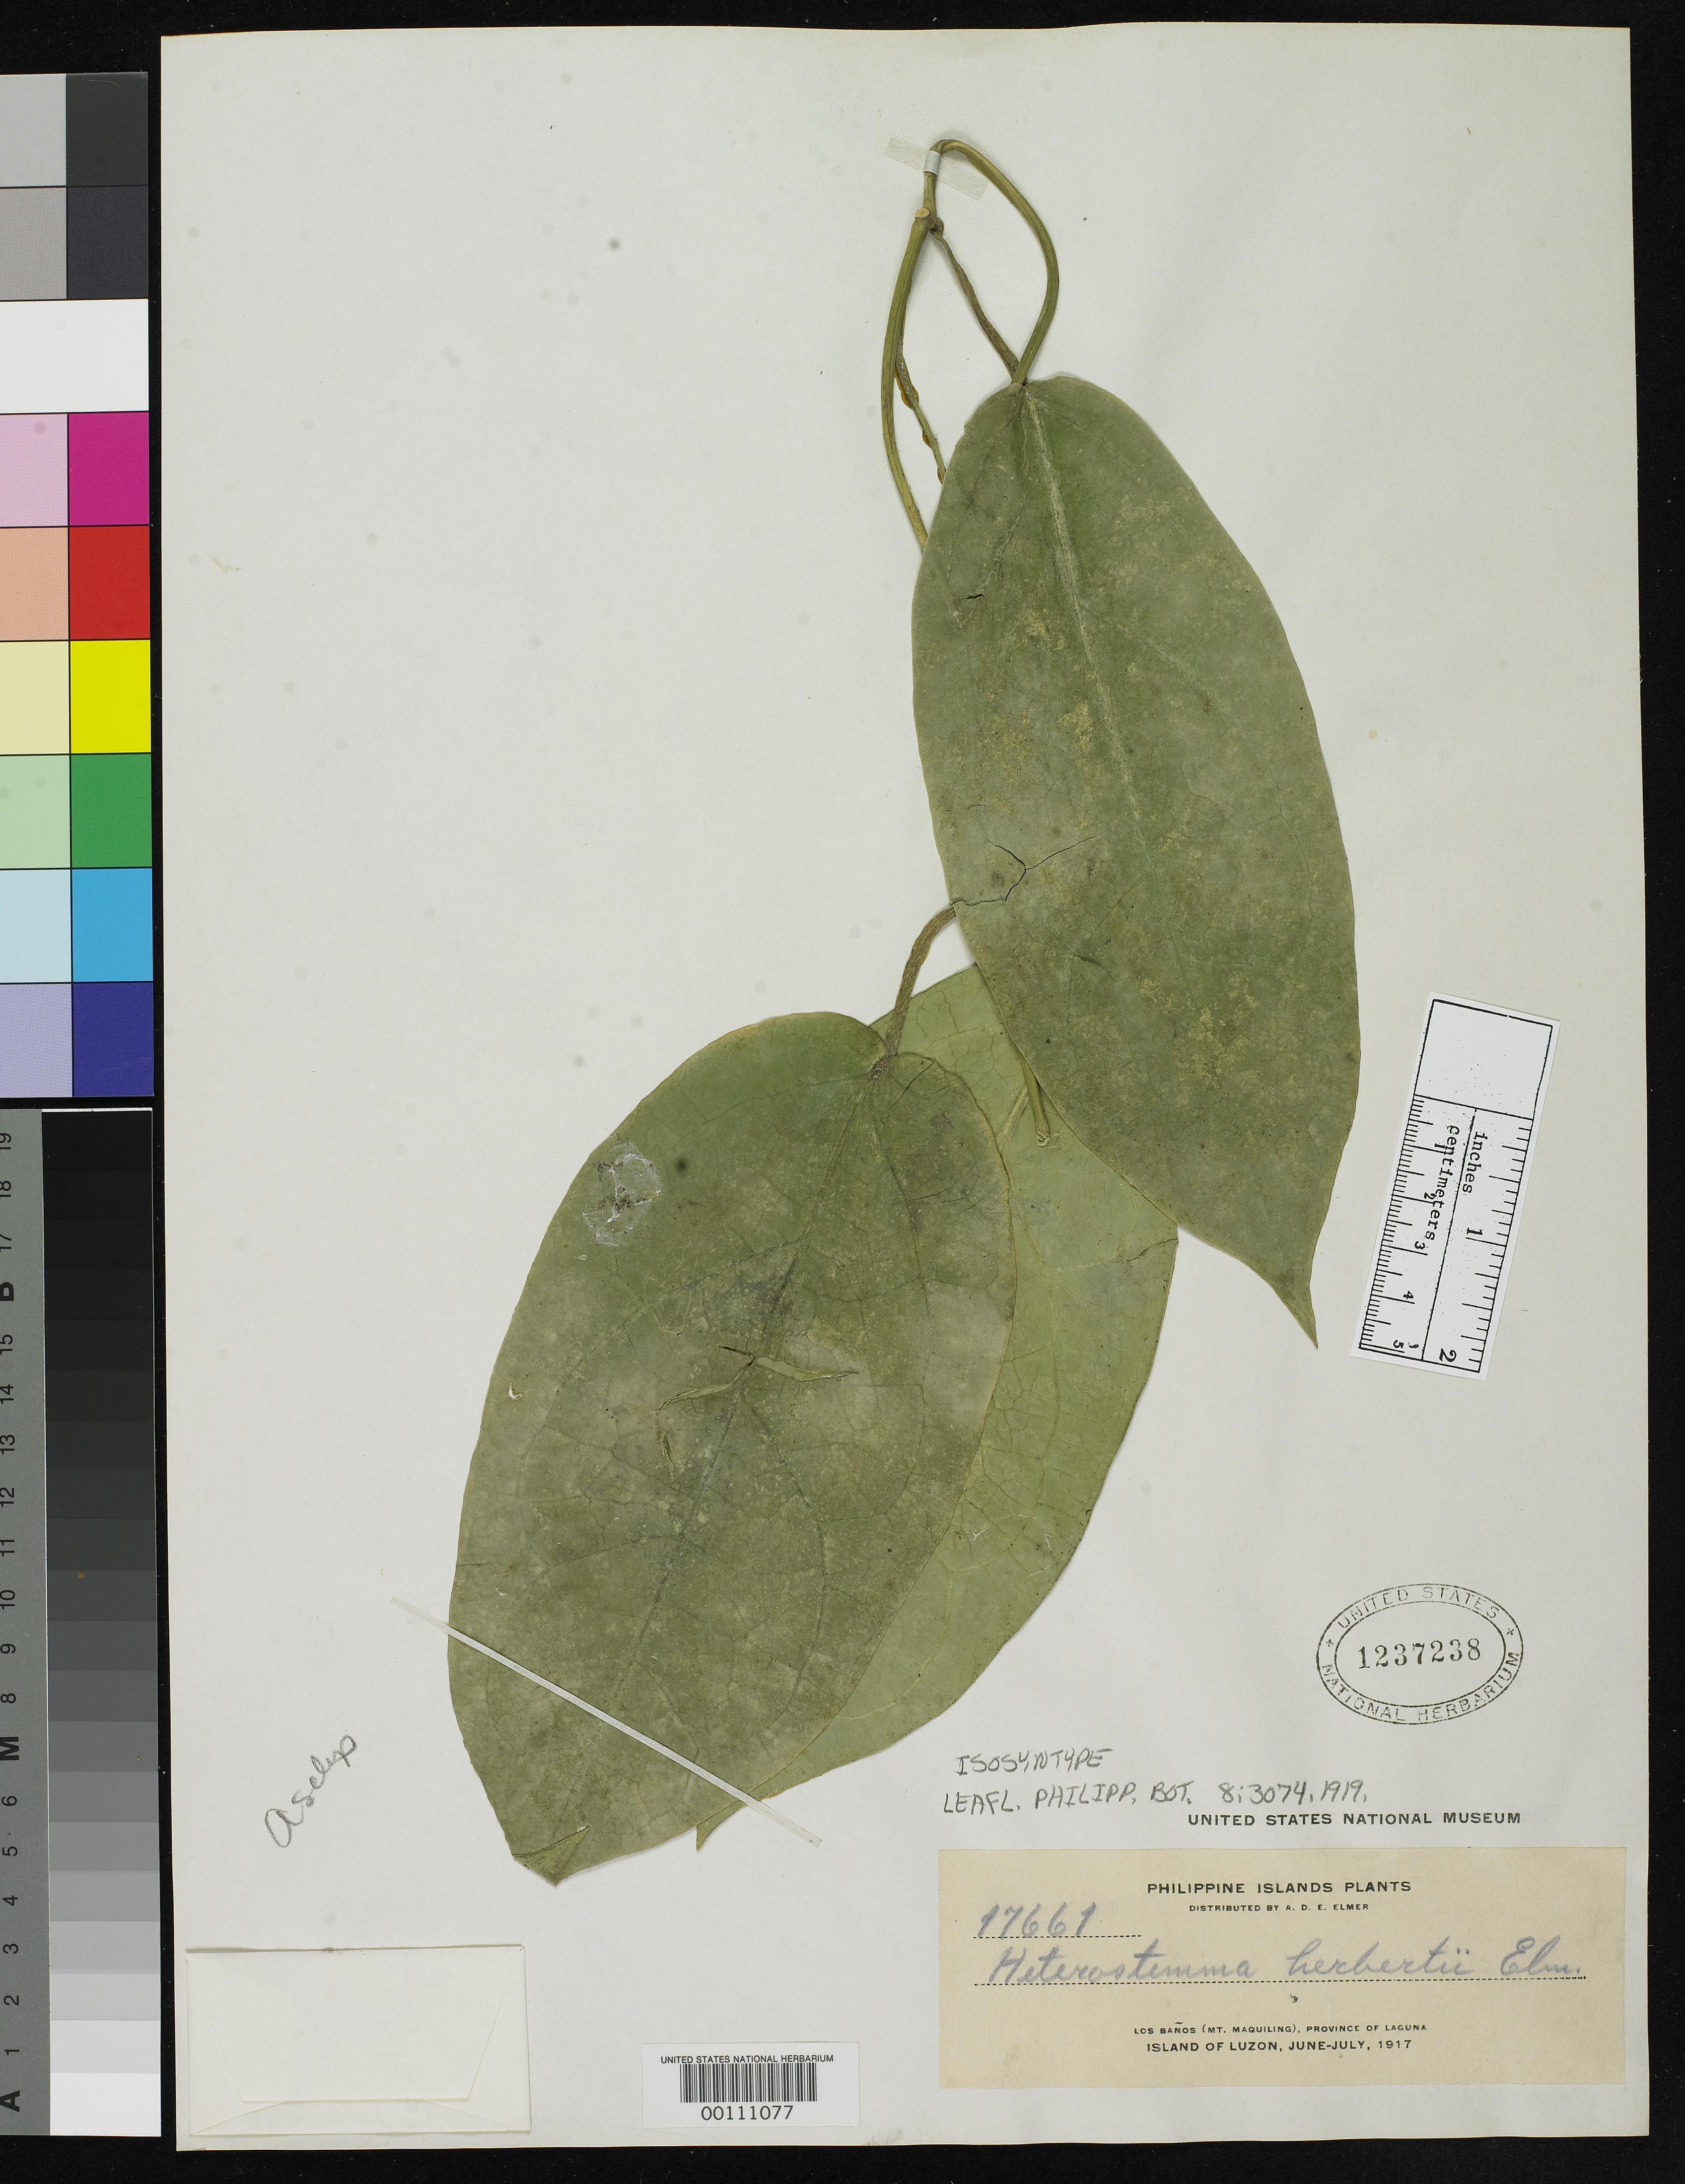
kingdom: Plantae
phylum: Tracheophyta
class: Magnoliopsida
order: Gentianales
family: Apocynaceae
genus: Heterostemma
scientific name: Heterostemma herbertii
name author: Elmer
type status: Isosyntype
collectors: A. D. E. Elmer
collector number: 17661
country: Philippines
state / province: Calabarzon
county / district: Laguna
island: Luzon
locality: Los Baños (Mt. Maquiling), Province of Laguna, Luzon.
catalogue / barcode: US 1237238